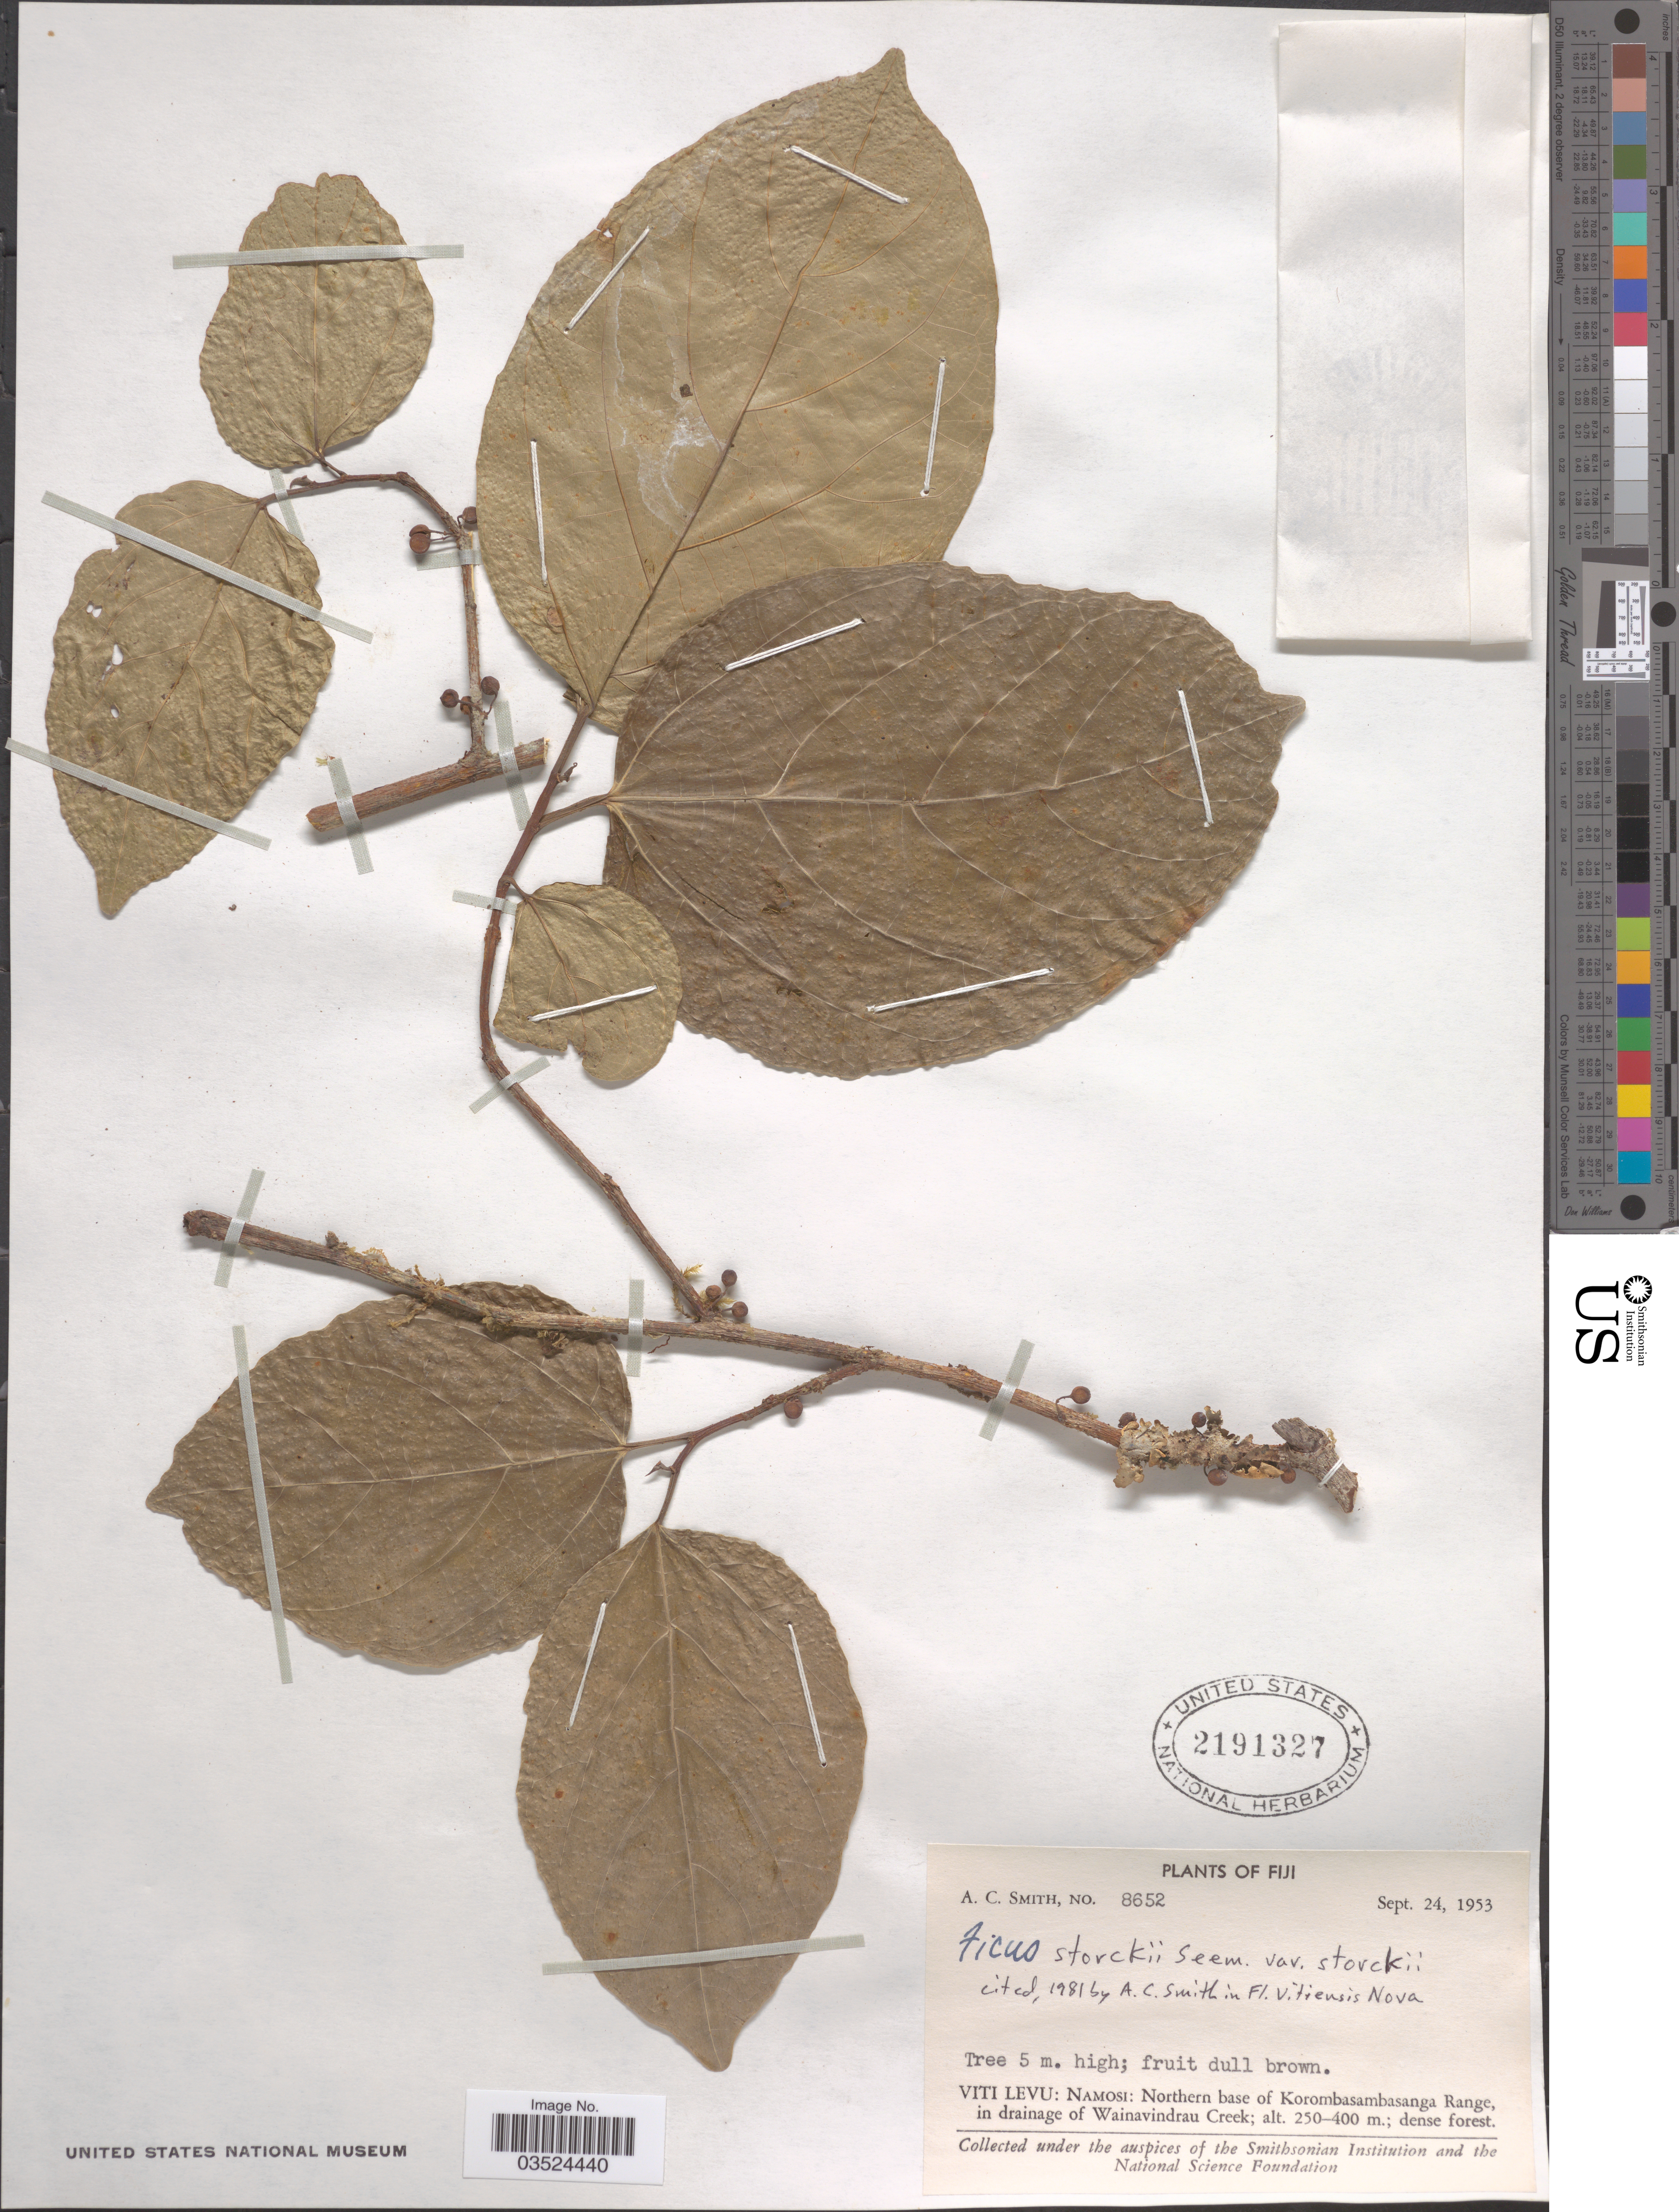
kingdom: Plantae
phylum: Tracheophyta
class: Magnoliopsida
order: Rosales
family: Moraceae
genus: Ficus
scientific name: Ficus storckii var. storckii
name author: Seem.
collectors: A. C. Smith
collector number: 8652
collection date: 1953-09-24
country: Fiji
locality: Viti Levu: Namosi: Northern base of Korombasambasanga Range, in drainage of Wainavindrau Creek.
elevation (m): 250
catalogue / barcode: US 2191327